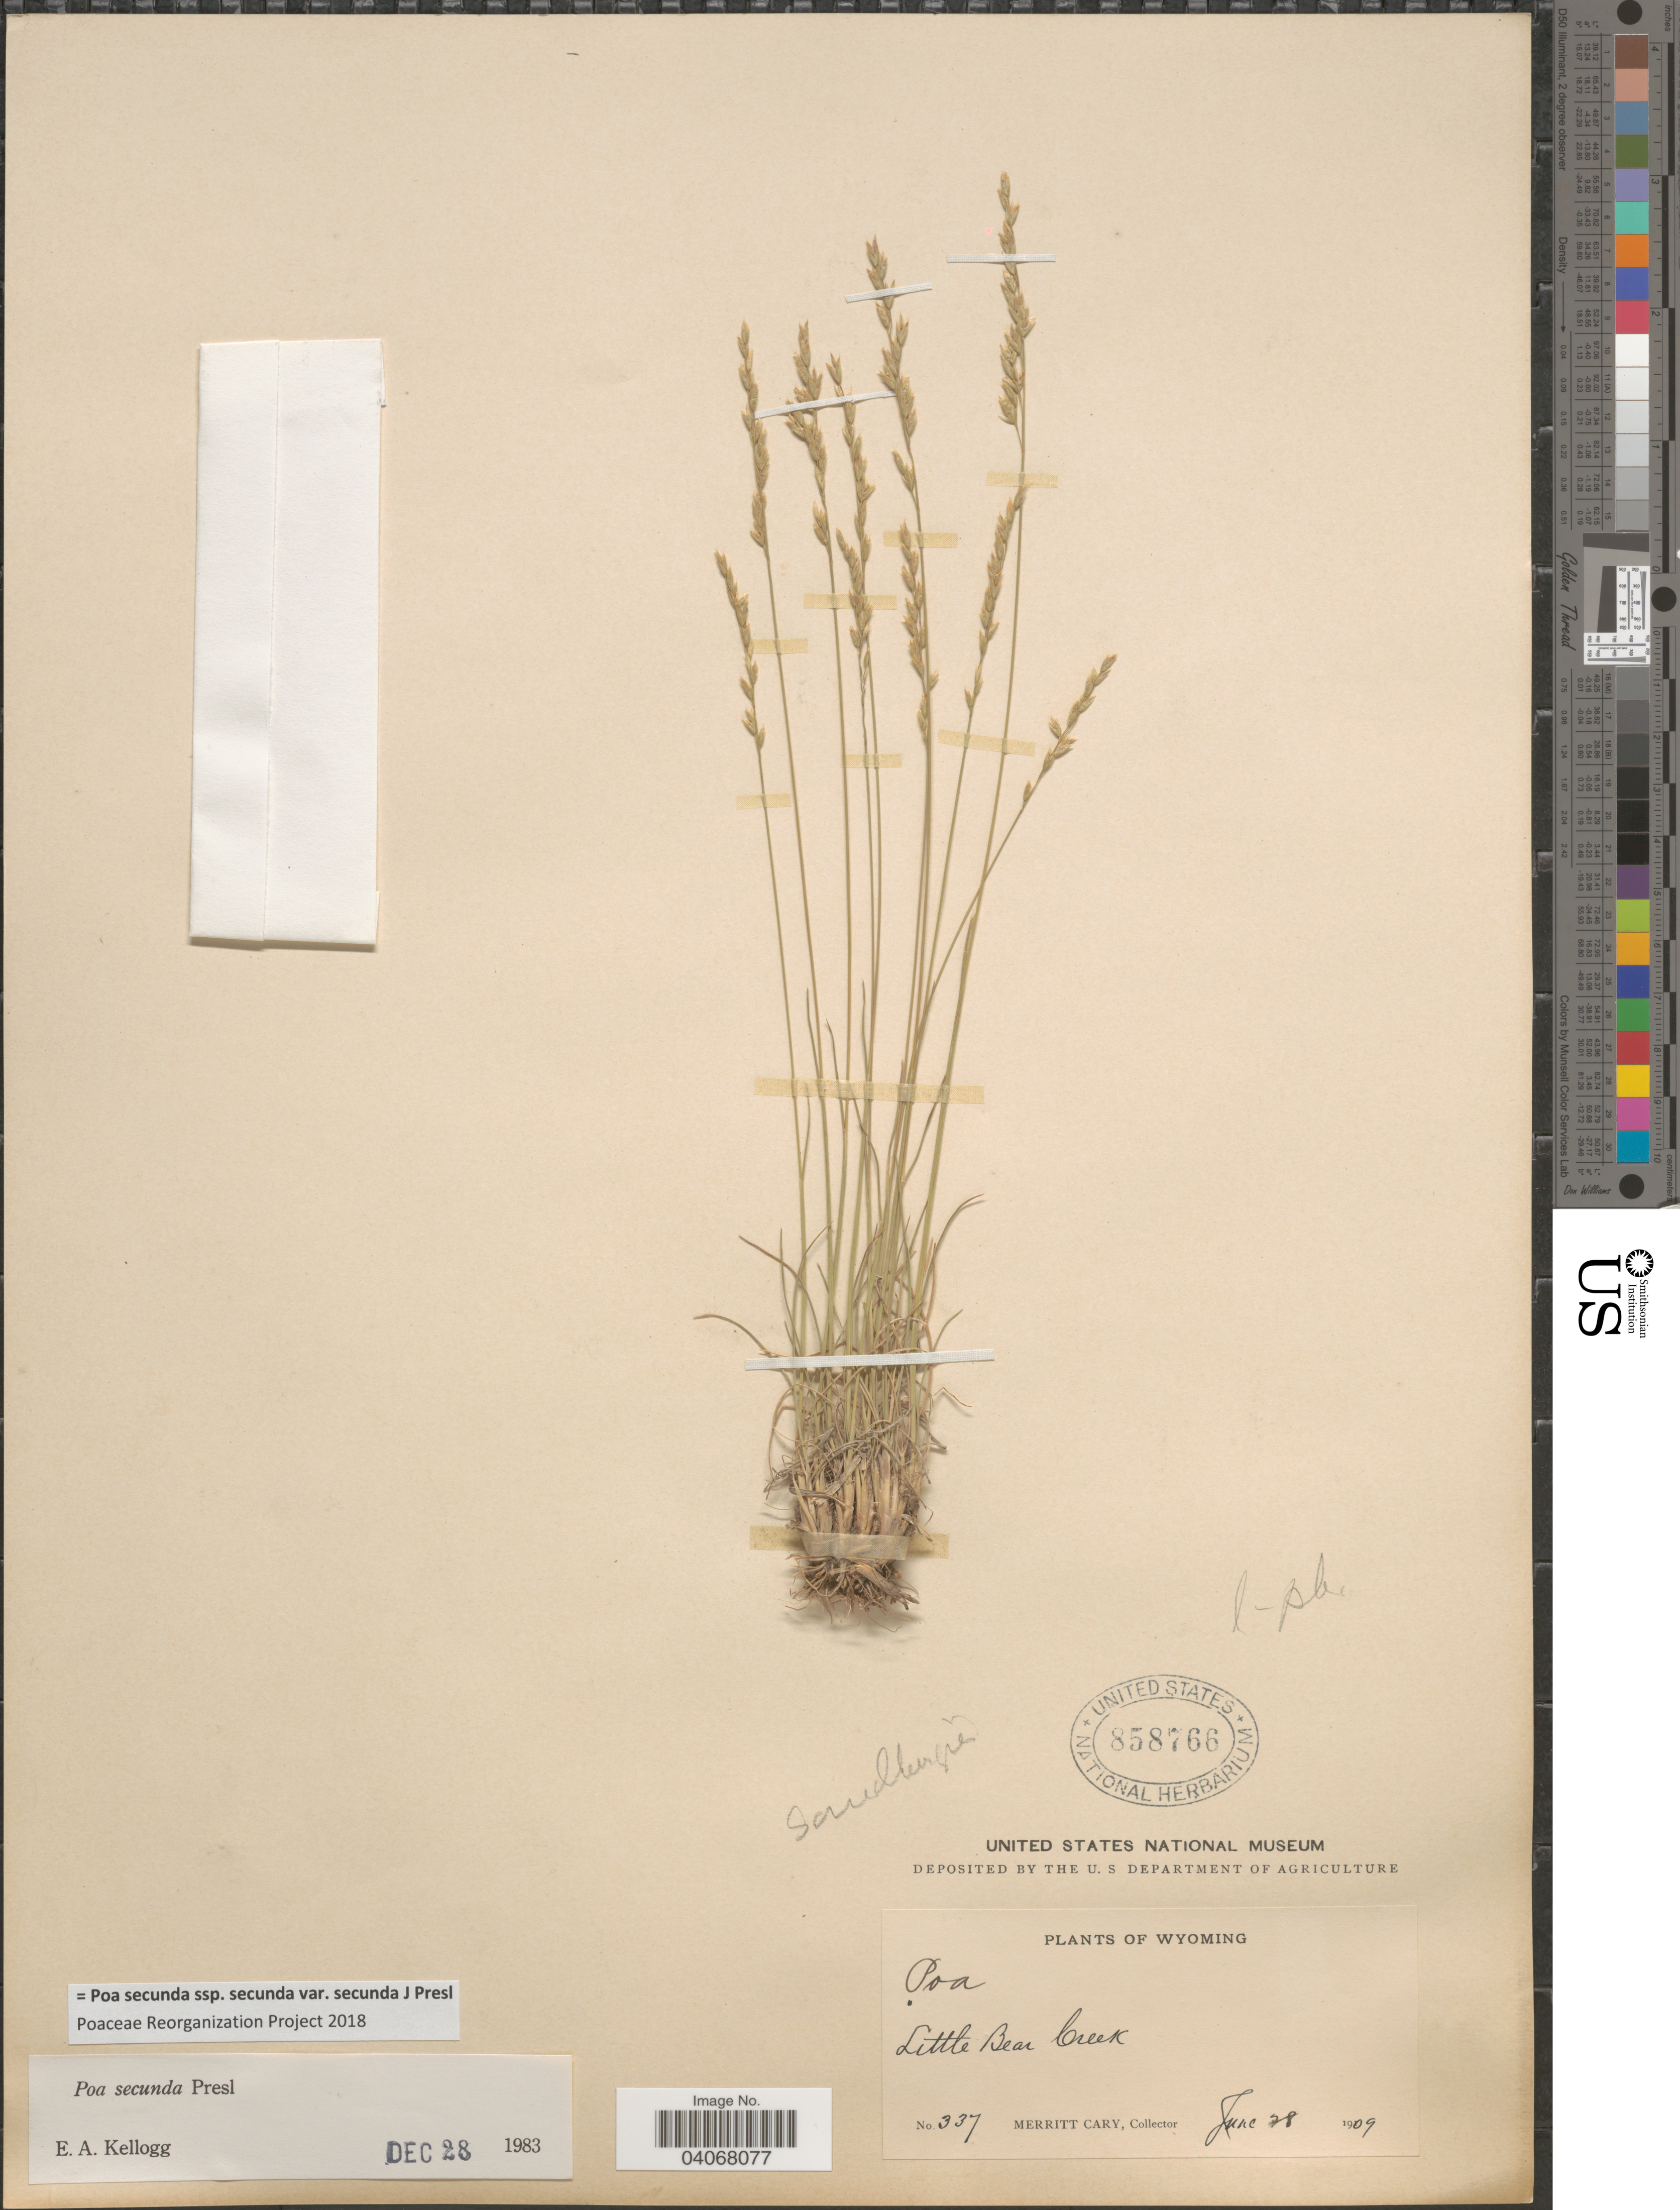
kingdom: Plantae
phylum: Tracheophyta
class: Liliopsida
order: Poales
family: Poaceae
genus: Poa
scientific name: Poa secunda subsp. secunda var. secunda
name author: J. Presl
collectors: M. Cary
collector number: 337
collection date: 1909-06-28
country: United States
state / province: Wyoming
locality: Little Bear Creek.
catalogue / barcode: US 858766